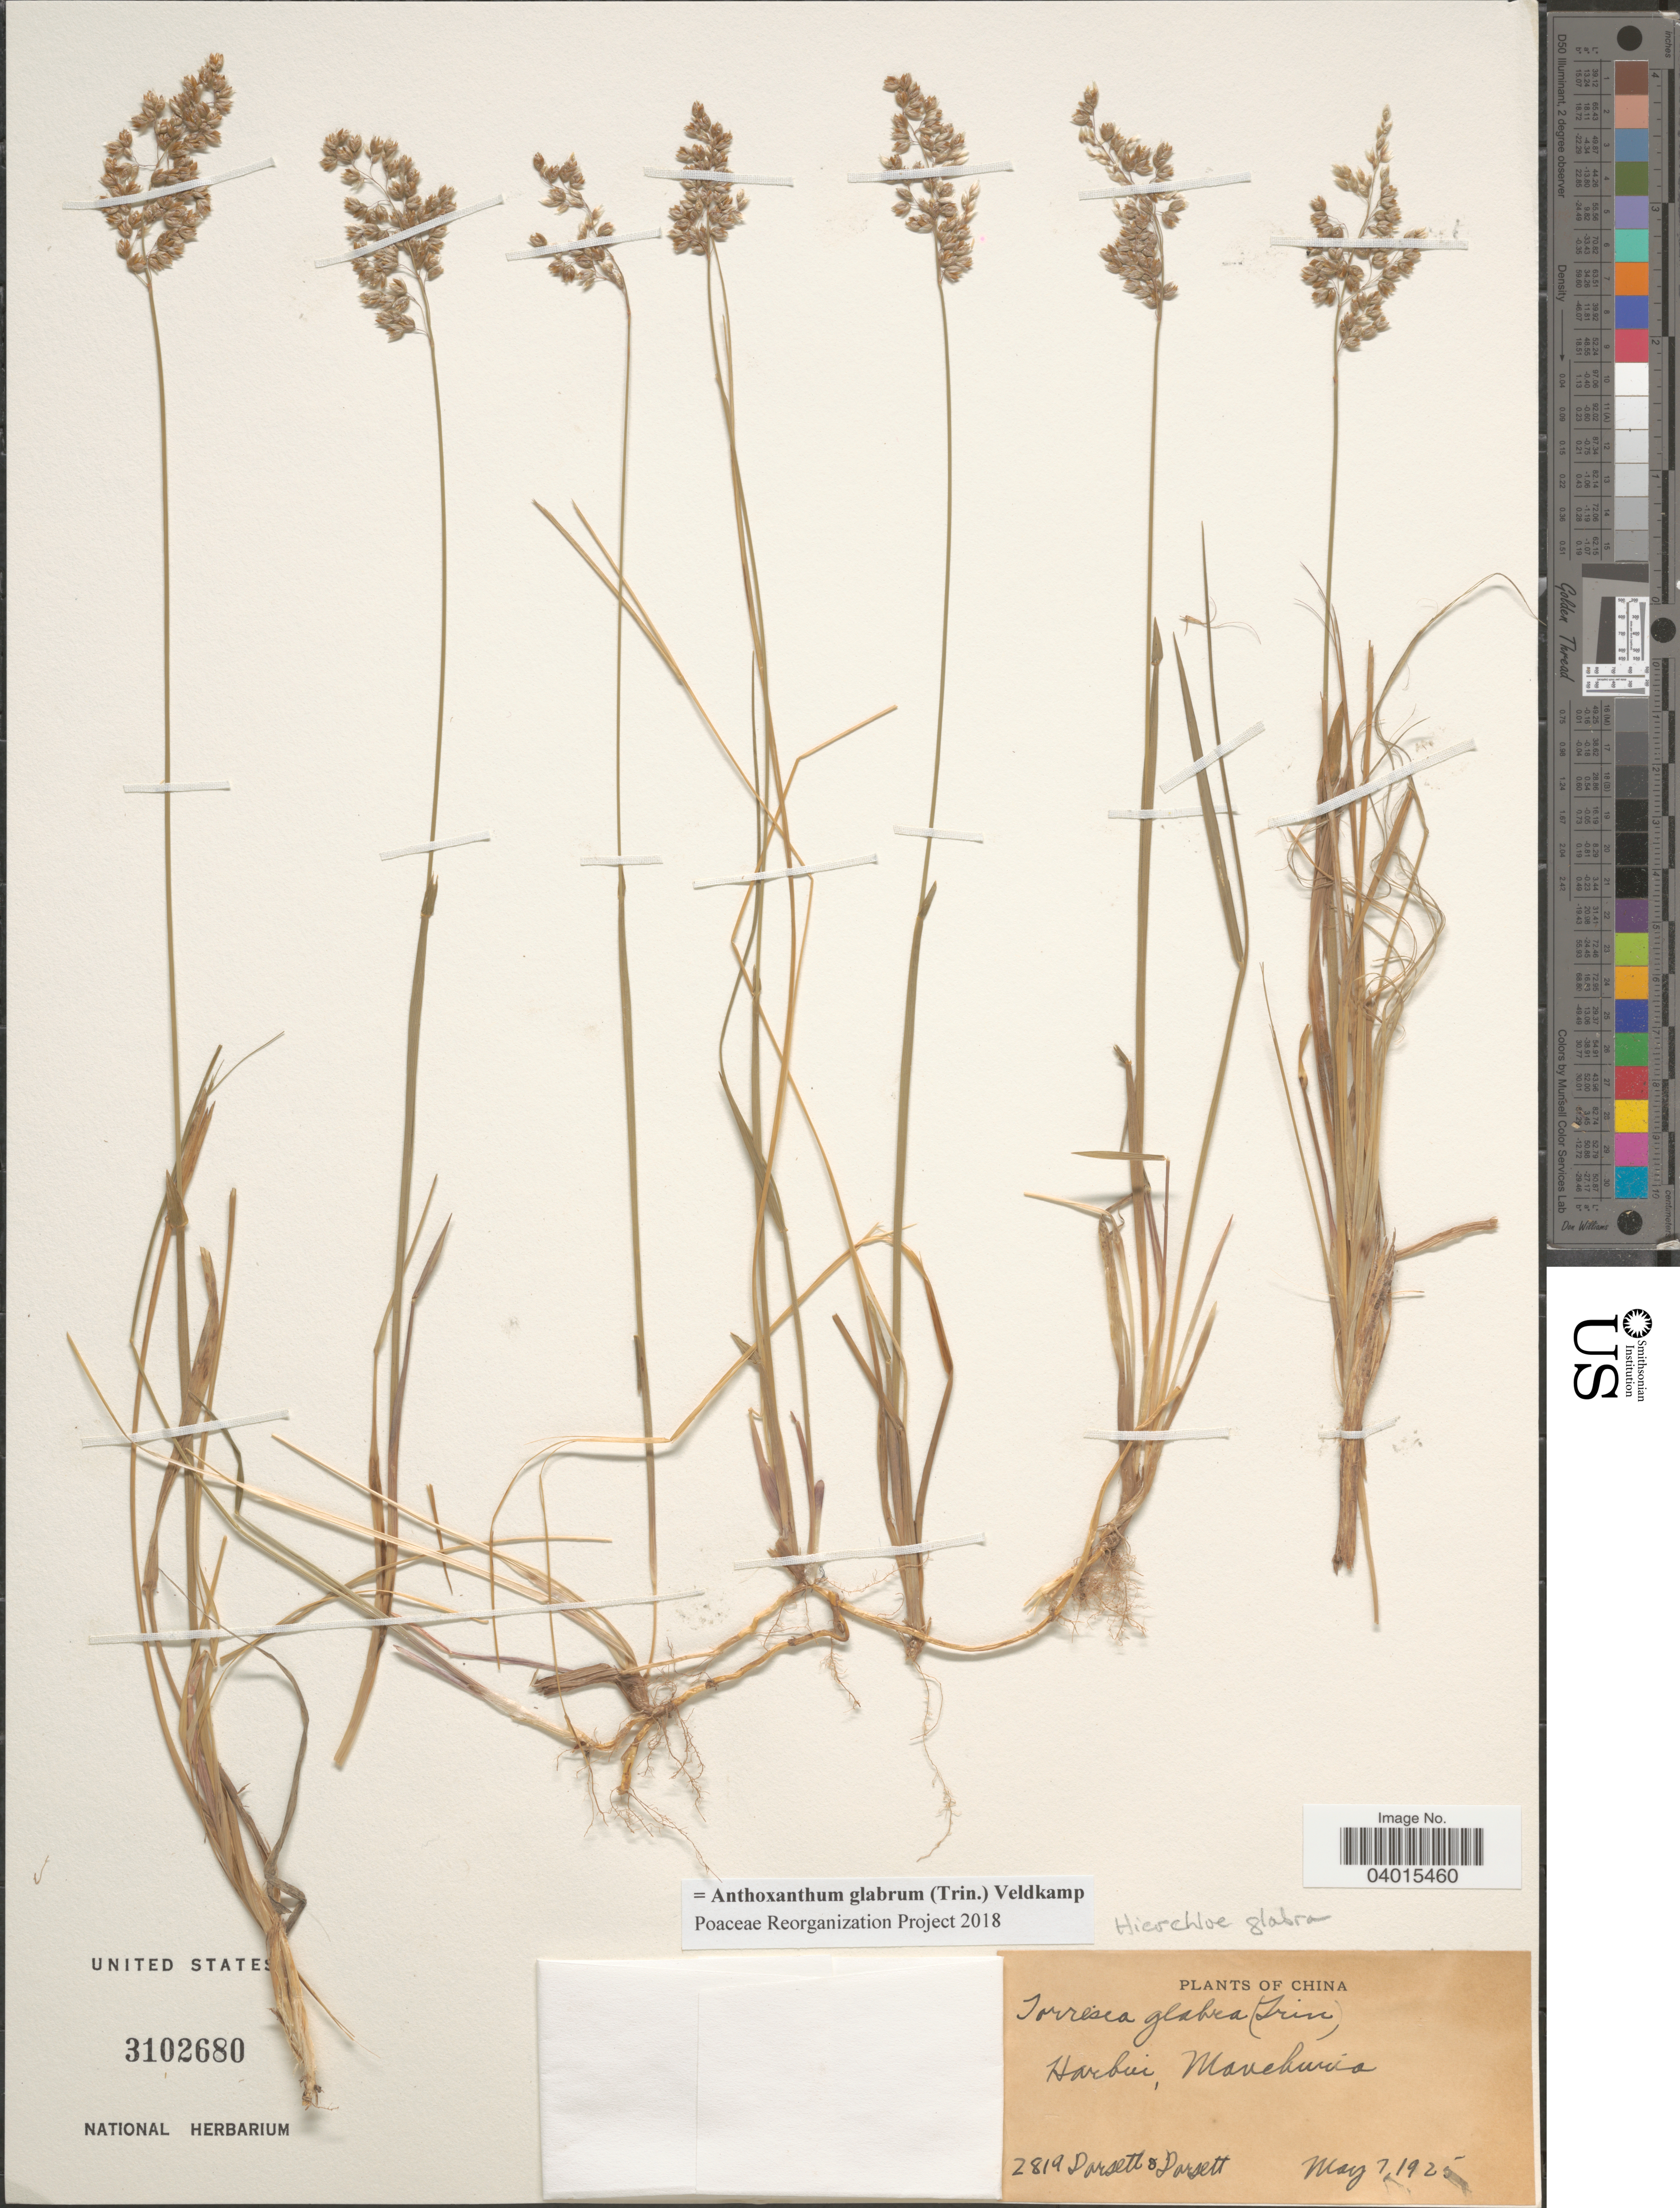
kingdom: Plantae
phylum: Tracheophyta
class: Liliopsida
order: Poales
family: Poaceae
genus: Anthoxanthum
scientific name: Anthoxanthum glabrum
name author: (Trin.) Veldkamp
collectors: -- Dorsett & -- Dorsett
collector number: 2819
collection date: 1925-05-07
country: China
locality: Harbin, Manchuria.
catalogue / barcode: US 3102680